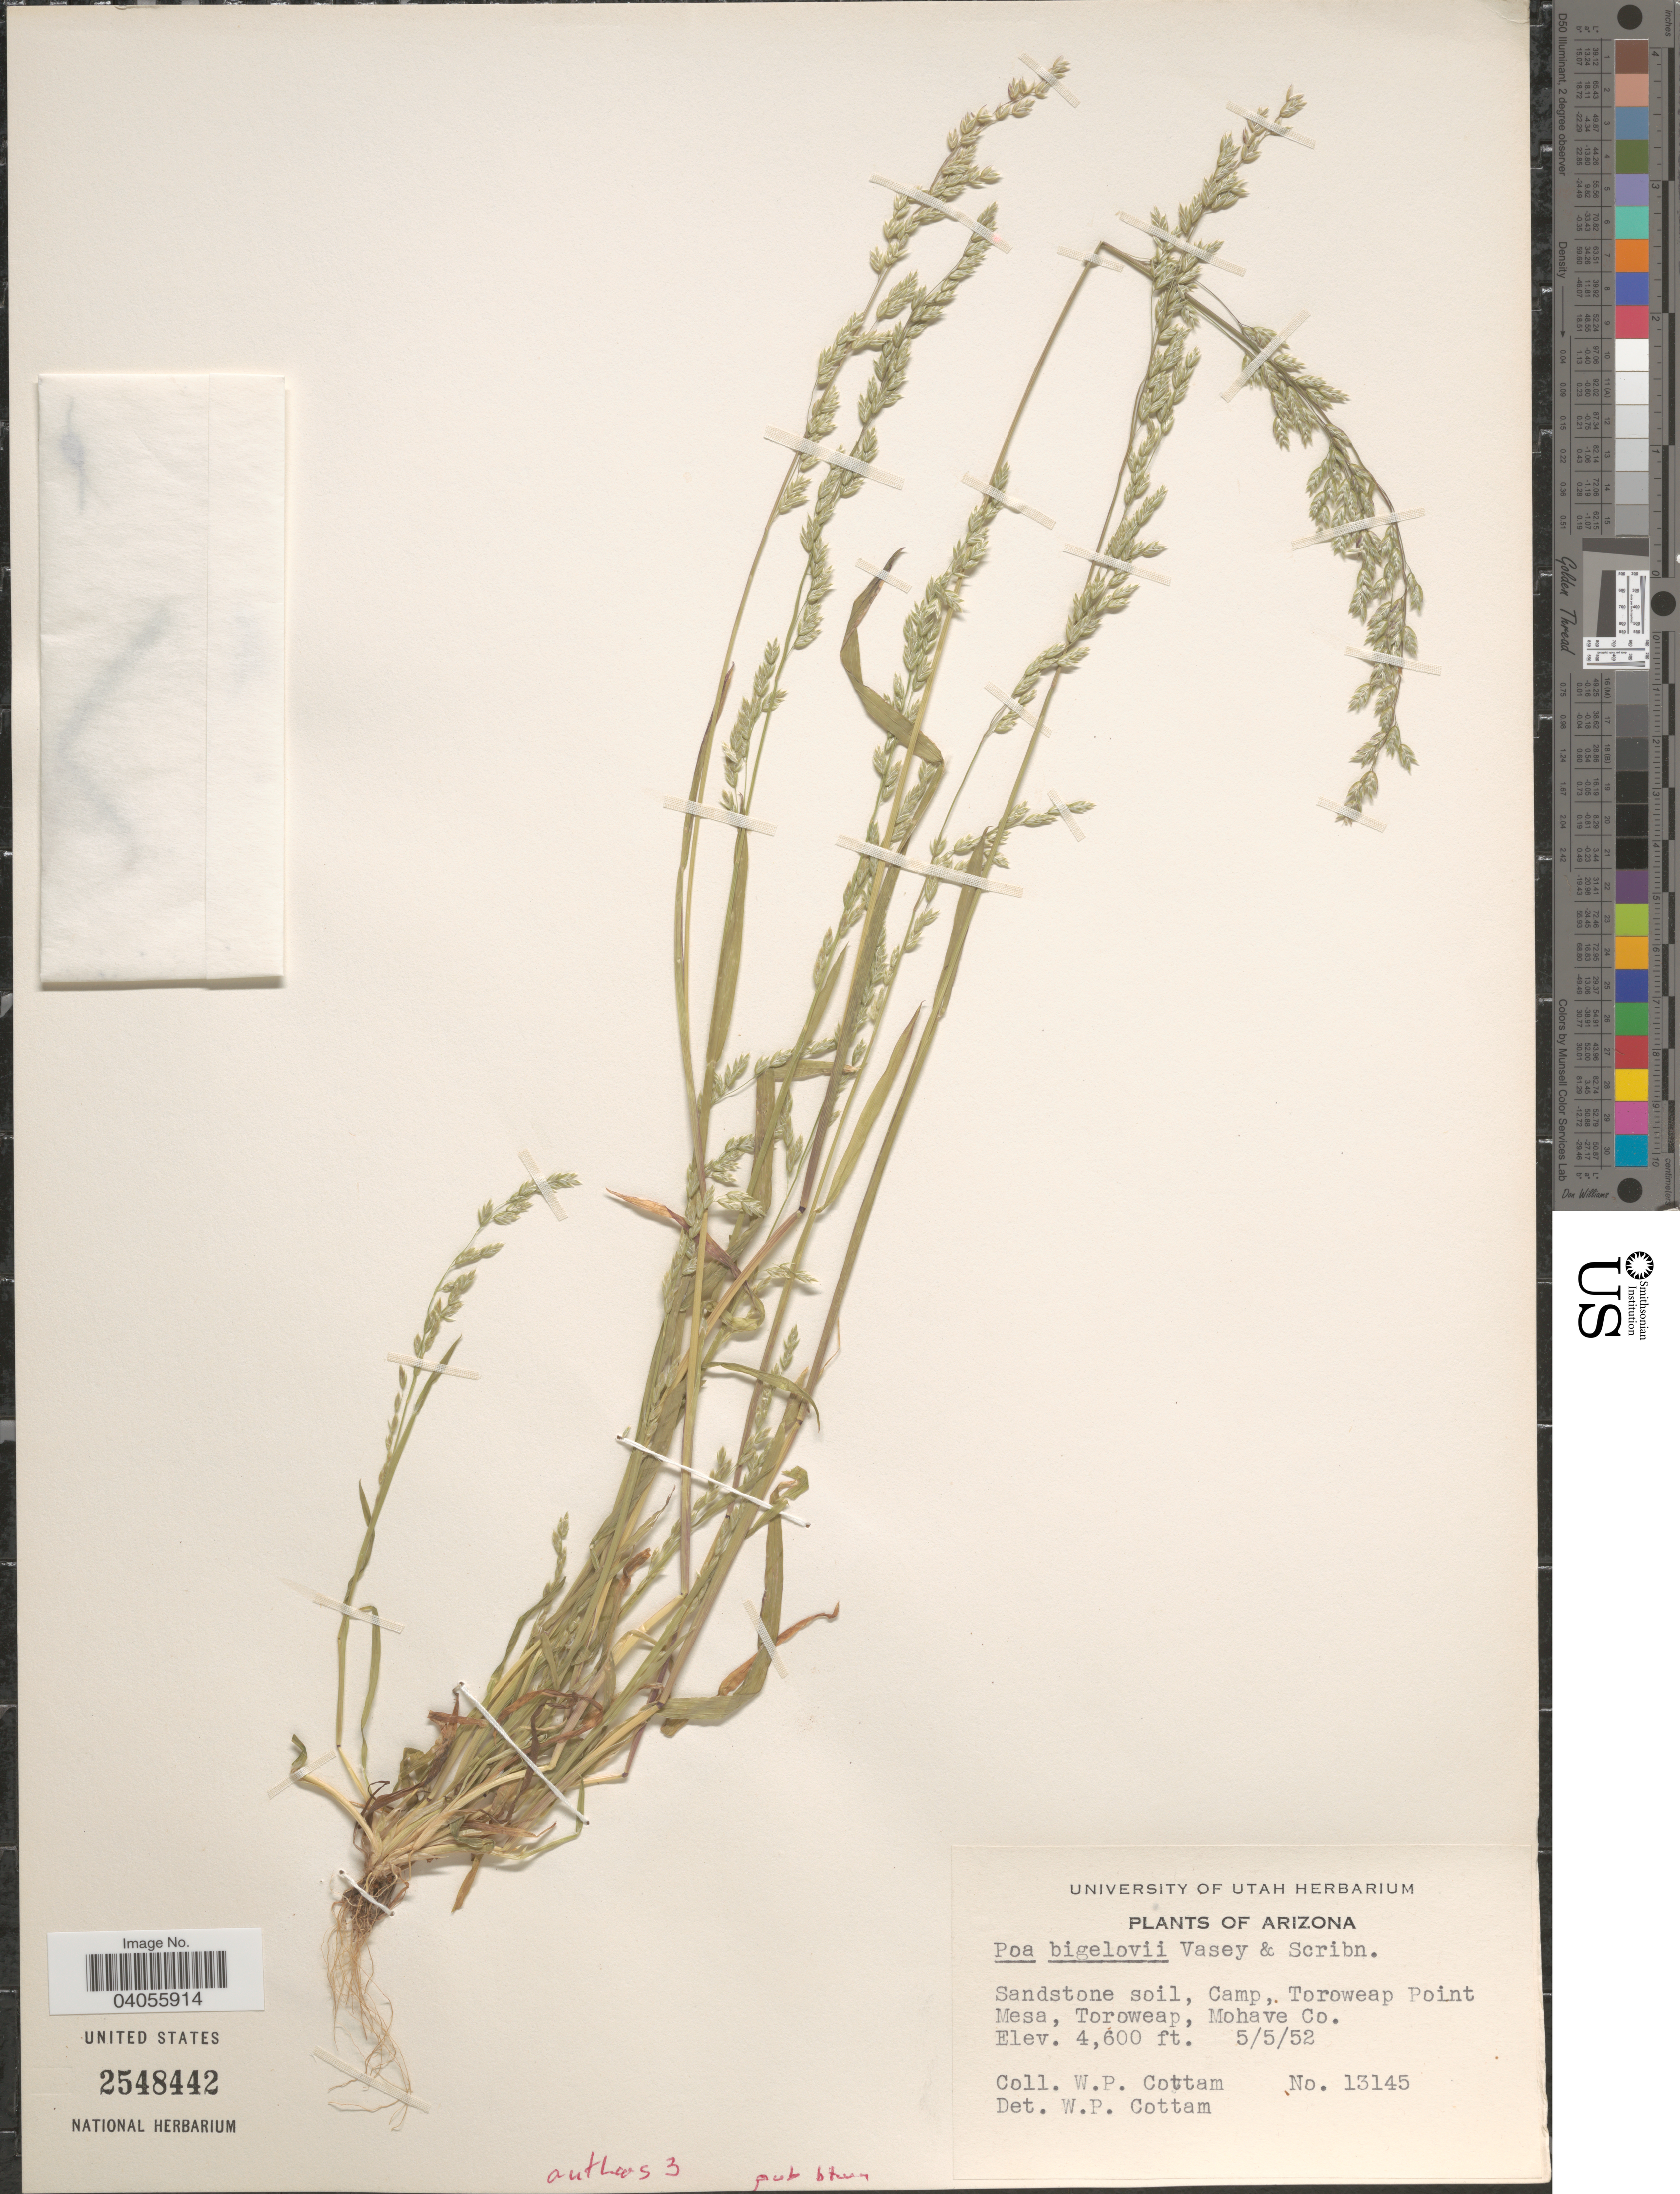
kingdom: Plantae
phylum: Tracheophyta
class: Liliopsida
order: Poales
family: Poaceae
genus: Poa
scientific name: Poa bigelovii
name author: Vasey & Scribn.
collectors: W. Cottam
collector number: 13145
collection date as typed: Transcribed d/m/y: 5/5/52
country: United States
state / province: Arizona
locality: Sandstone soil, Camp,. Toroweap Point Mesa, Toroweap, Mohave Co.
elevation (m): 1402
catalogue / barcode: US 2548442